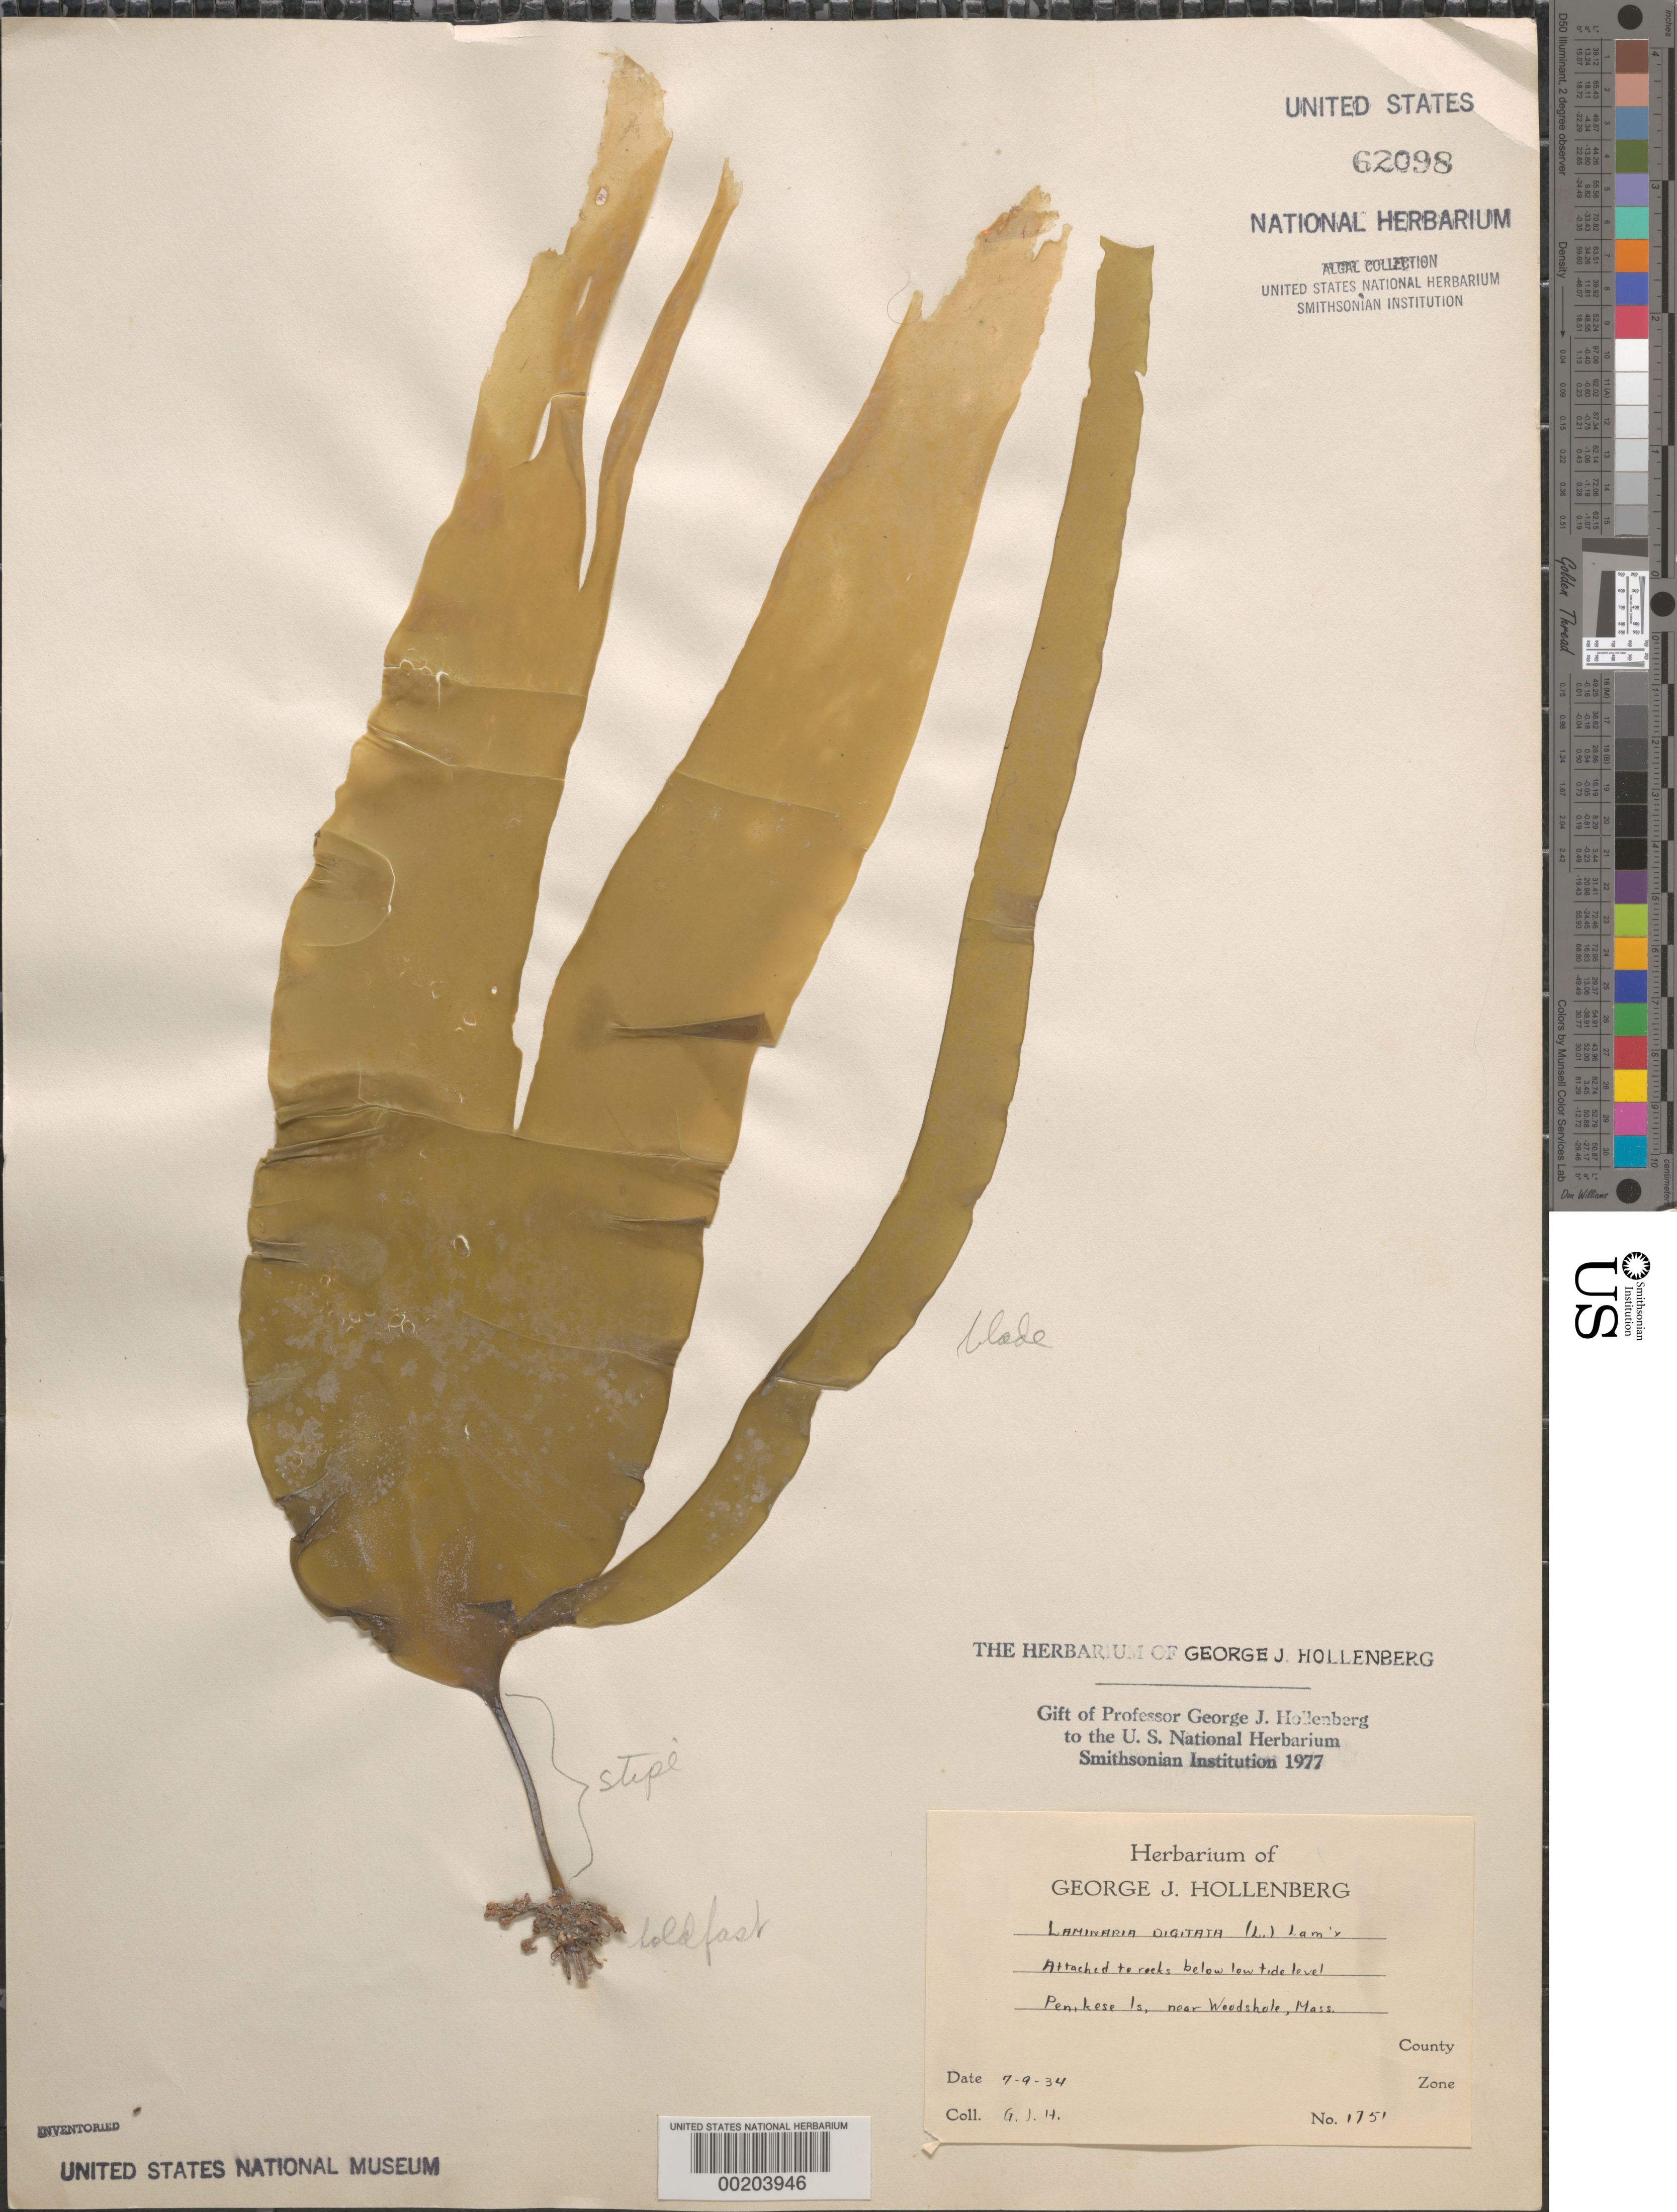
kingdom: Chromista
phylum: Ochrophyta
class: Phaeophyceae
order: Laminariales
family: Laminariaceae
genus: Laminaria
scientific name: Laminaria digitata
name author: (Hudson) J.V.Lamouroux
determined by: Hollenberg, George J.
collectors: G. Hollenberg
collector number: GJH 1751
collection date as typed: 09 Jul 1934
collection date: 1934-07-09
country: United States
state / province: Massachusetts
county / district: Dukes County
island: Penikese Island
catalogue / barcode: US 62098